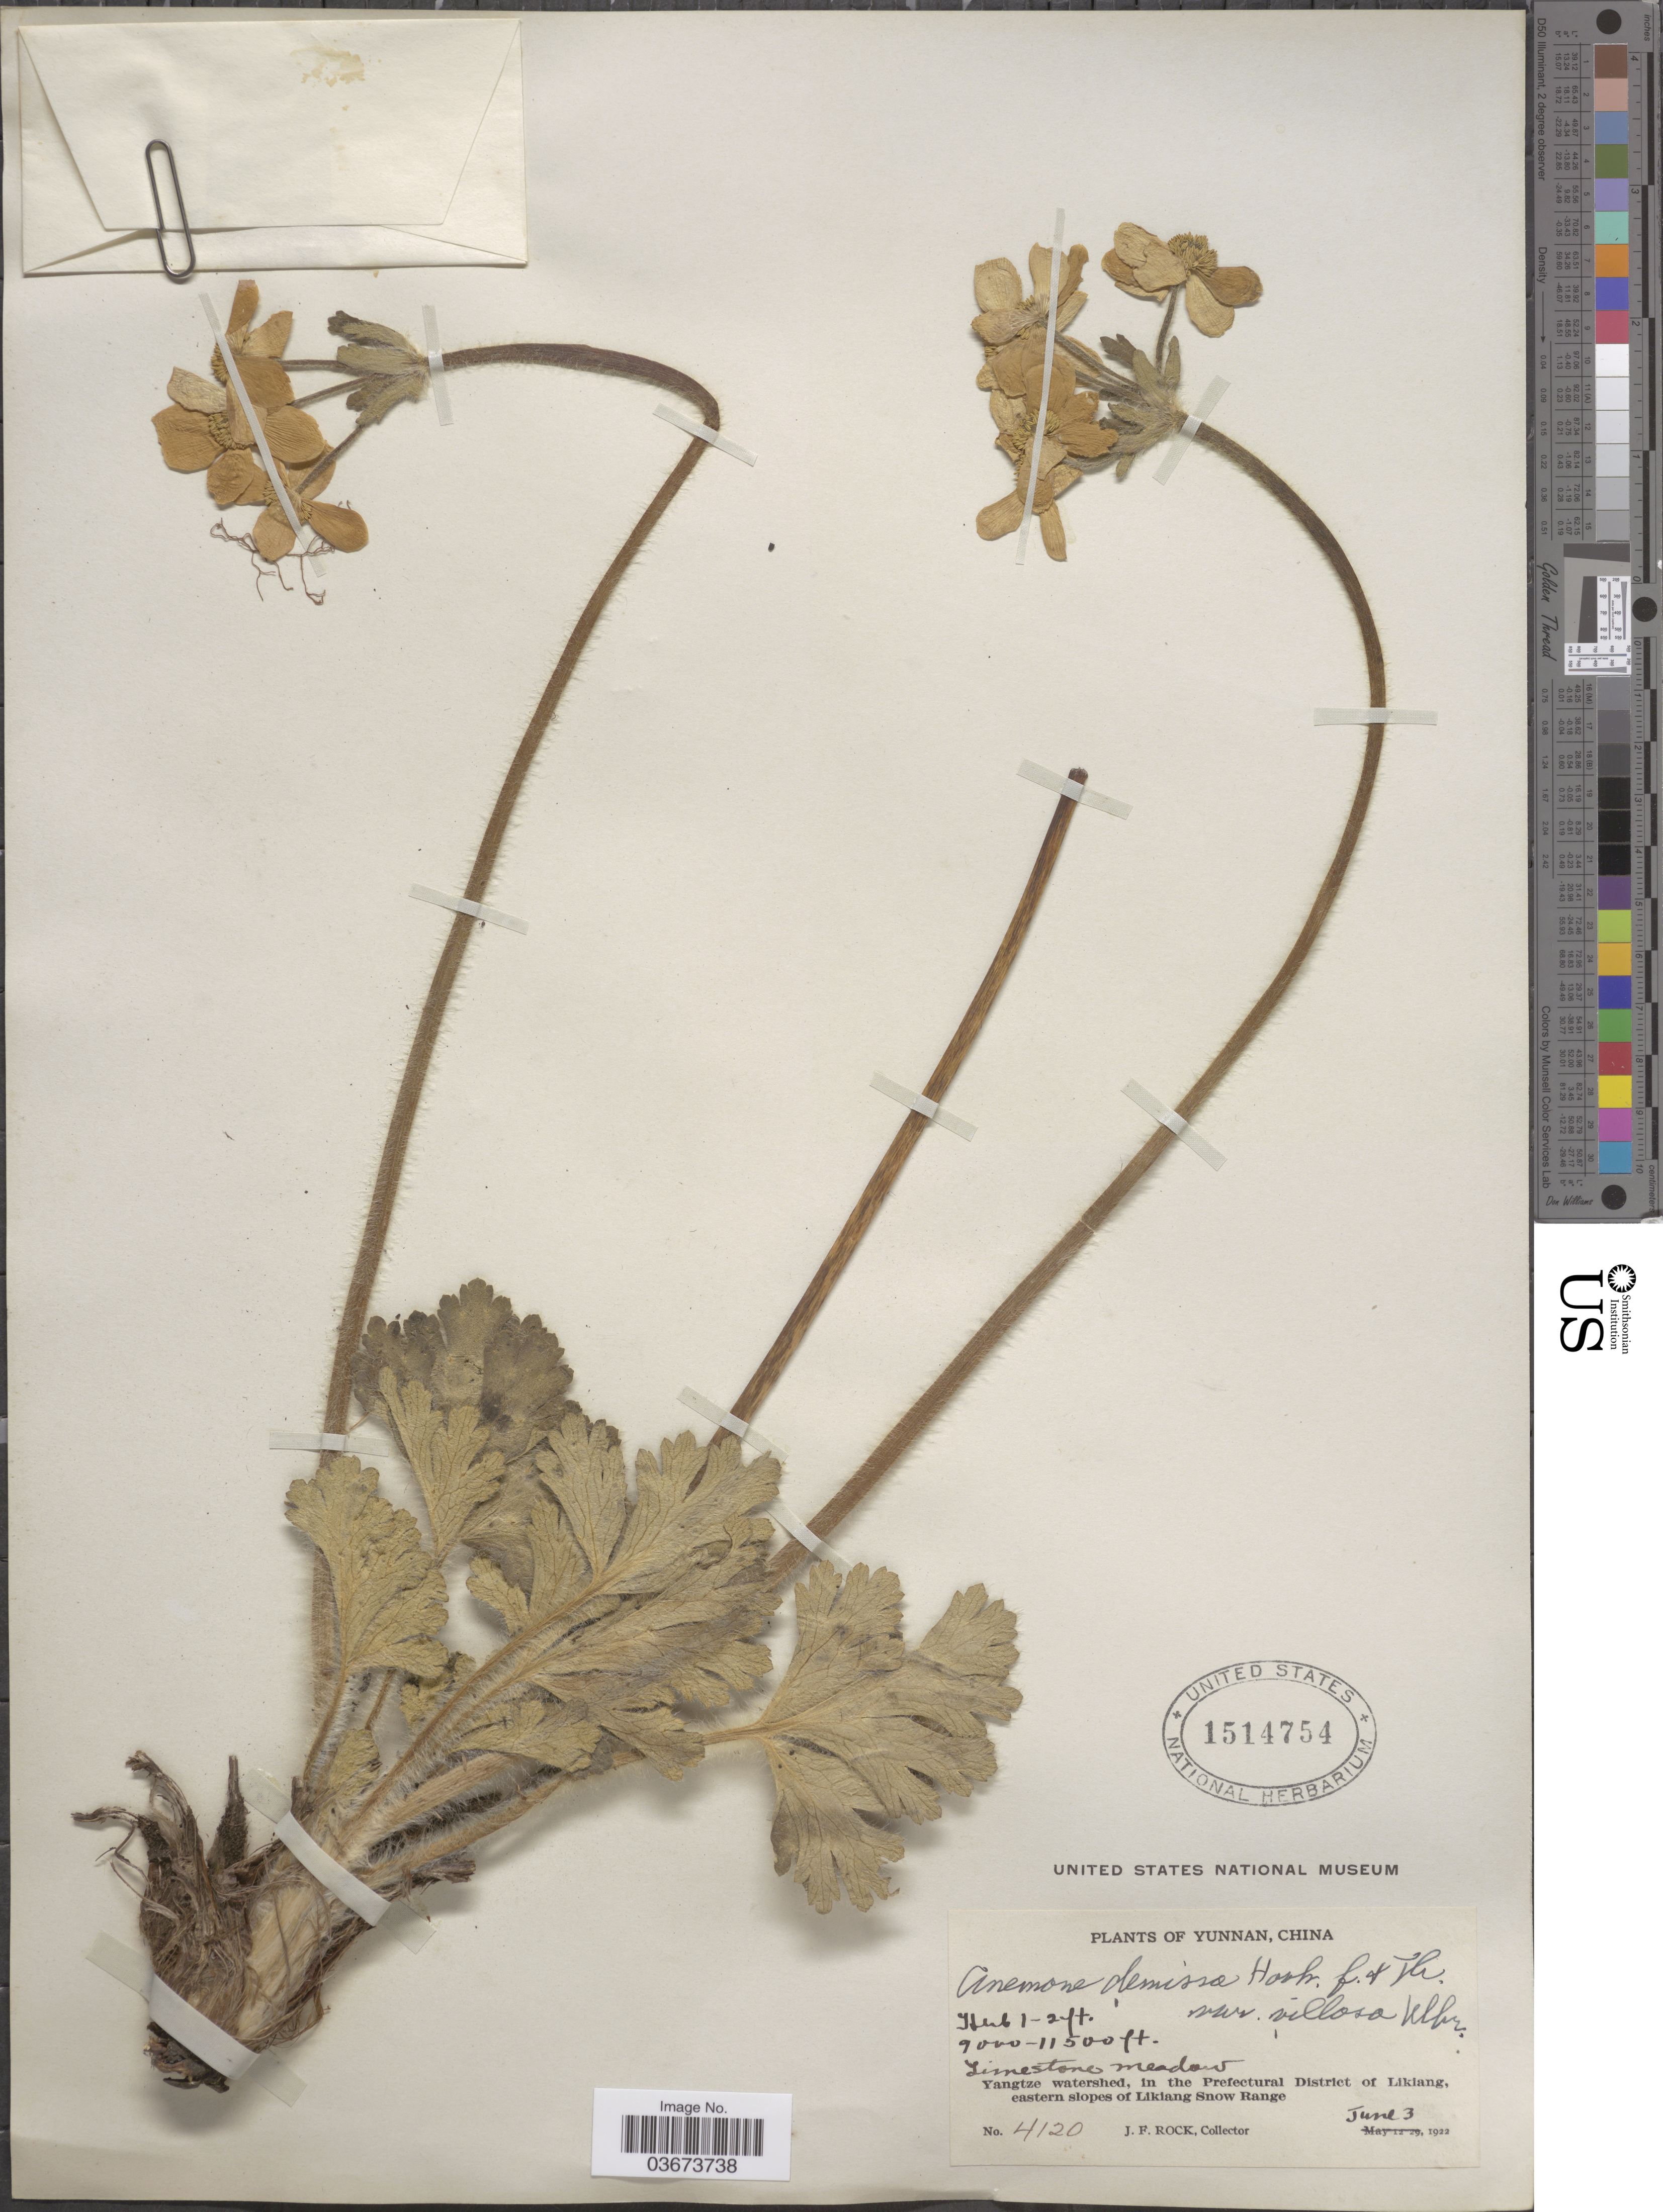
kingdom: Plantae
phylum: Tracheophyta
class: Magnoliopsida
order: Ranunculales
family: Ranunculaceae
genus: Anemone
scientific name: Anemone demissa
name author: (Thomson) Hook.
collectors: J. Rock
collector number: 4120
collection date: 1922-06-03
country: China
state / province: Yunnan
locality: Yangtze watershed, in the Prefectural District of Likiang, eastern slopes of Likiang Snow Range.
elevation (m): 2743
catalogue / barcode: US 1514754